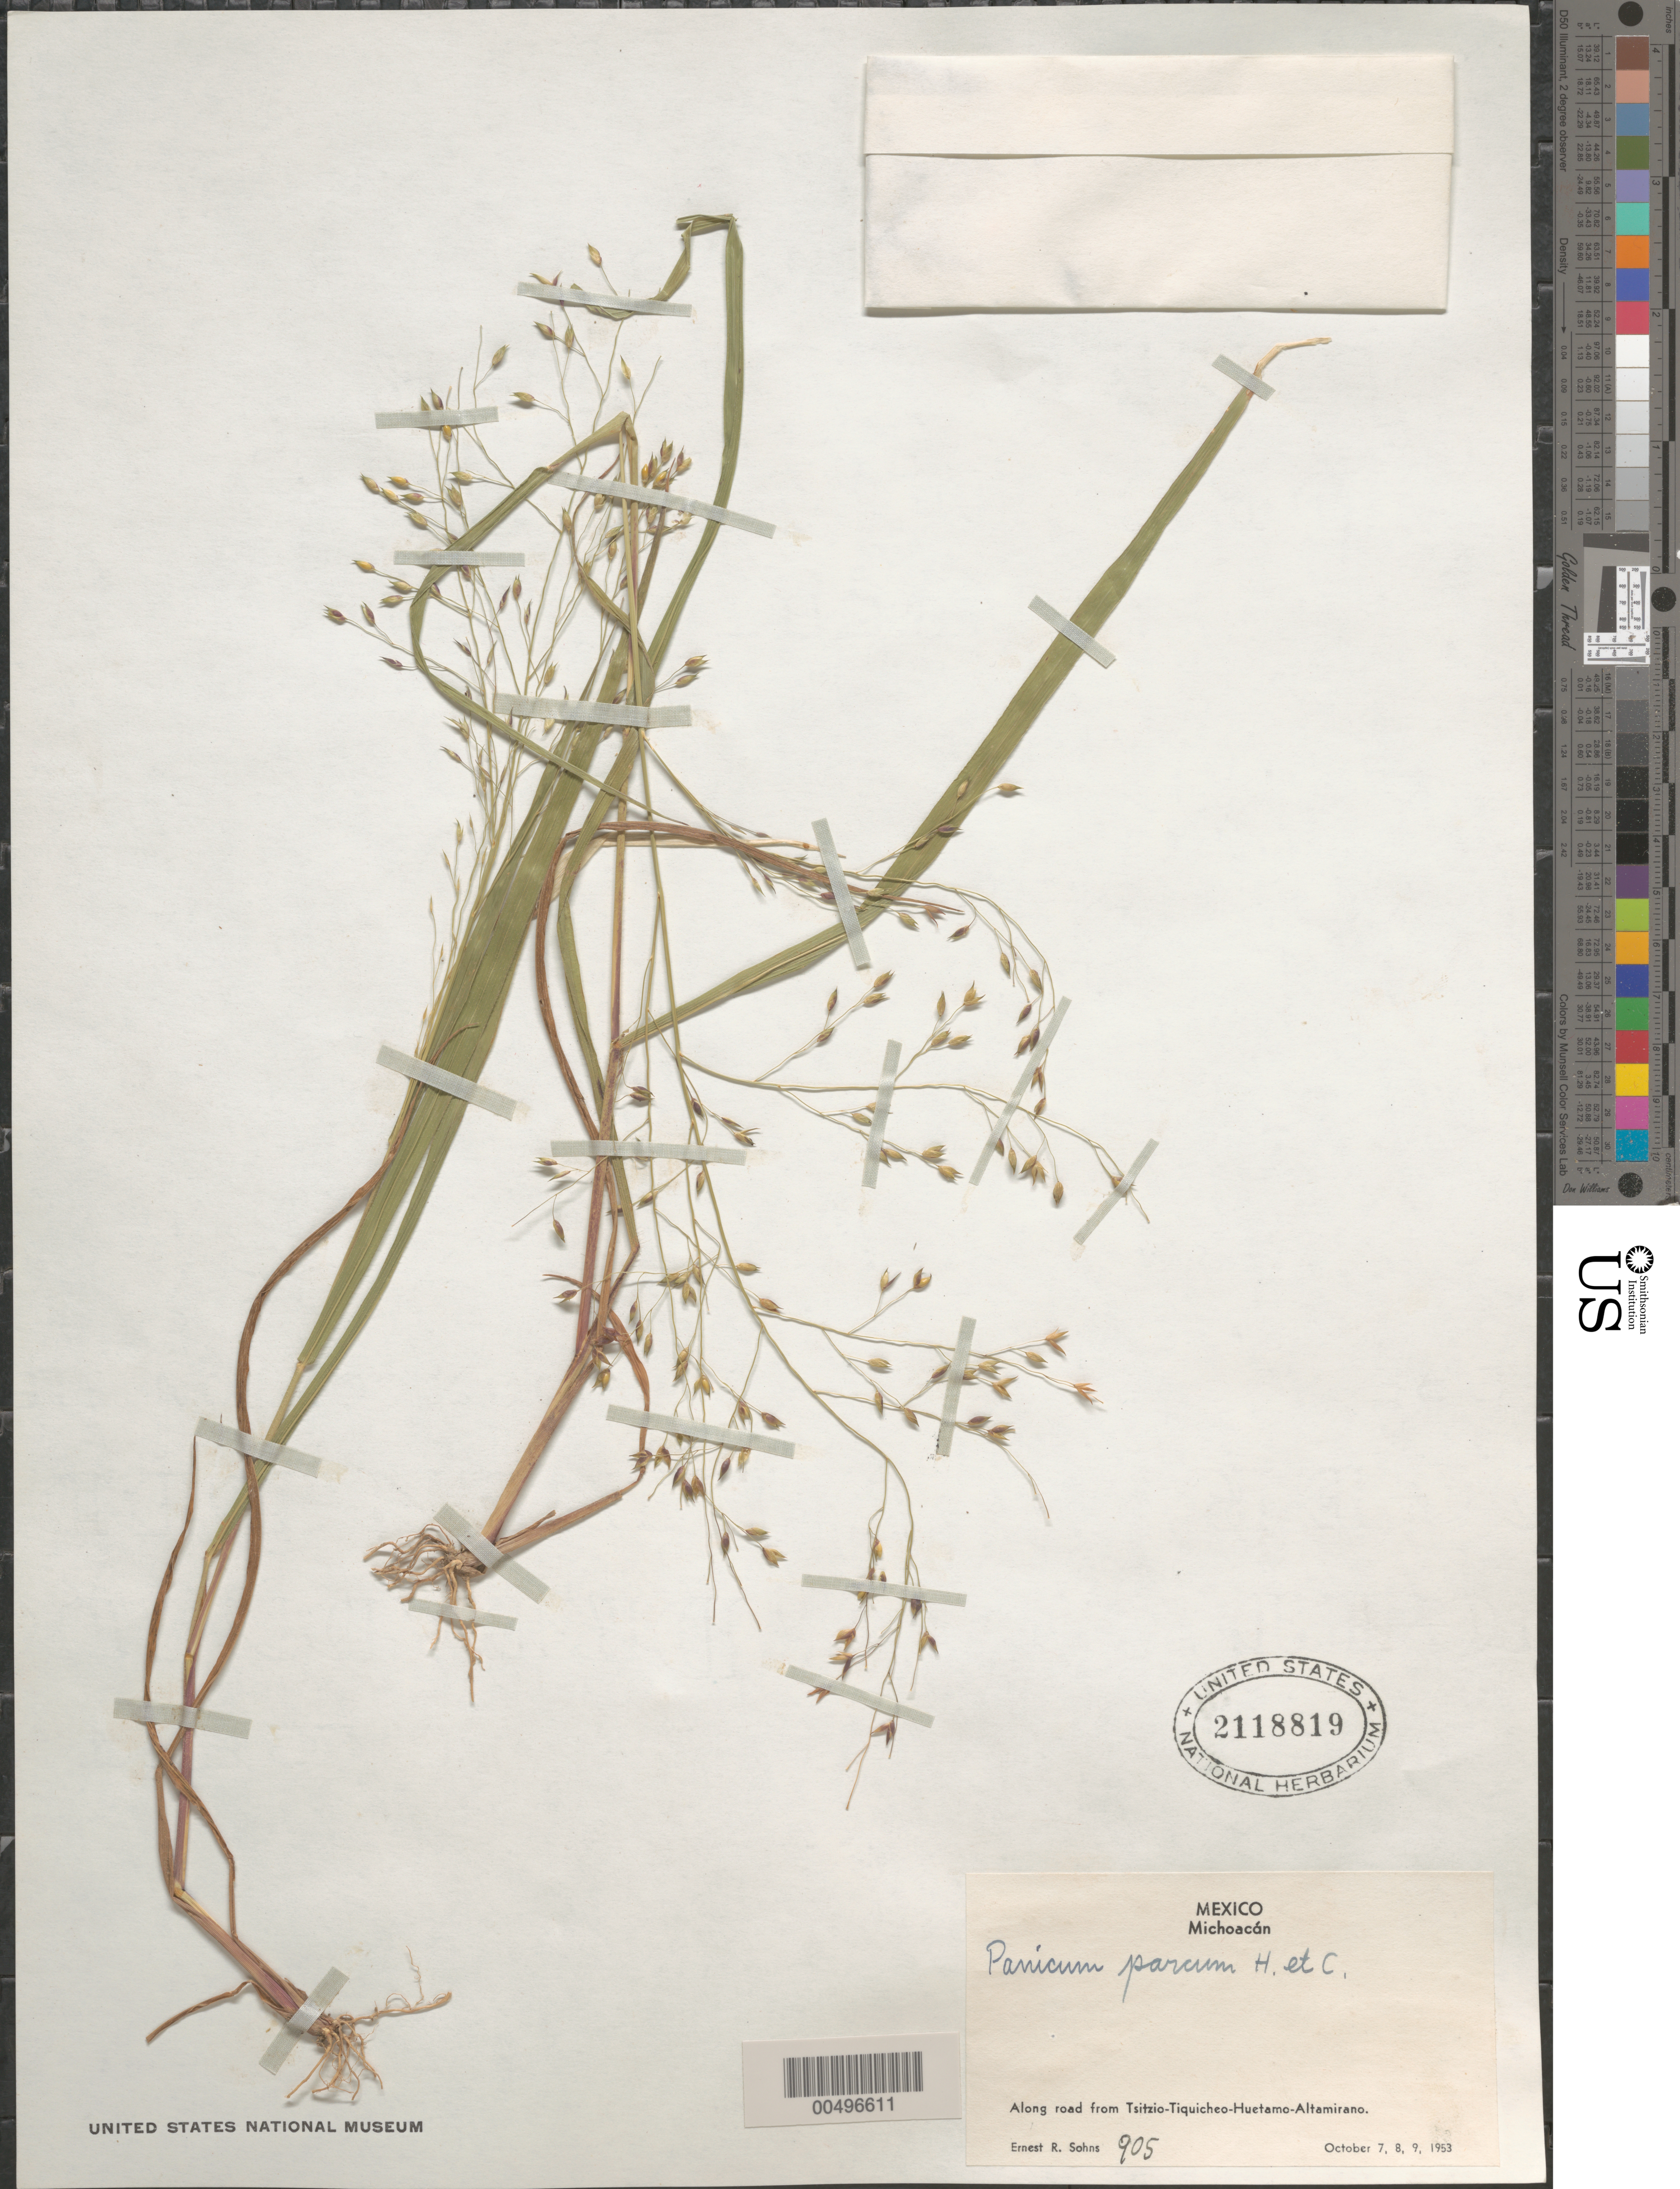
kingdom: Plantae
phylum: Tracheophyta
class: Liliopsida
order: Poales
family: Poaceae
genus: Panicum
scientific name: Panicum parcum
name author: Hitchc. & Chase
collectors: E. R. Sohns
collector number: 905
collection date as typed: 7 Oct 1953 to 9 Oct 1953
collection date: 1953-10-07/1953-10-09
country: Mexico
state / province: Michoacán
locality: Along rd from Tsitzio-Tiquicheo-Huetamo-Altamirano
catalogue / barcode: US 2118819